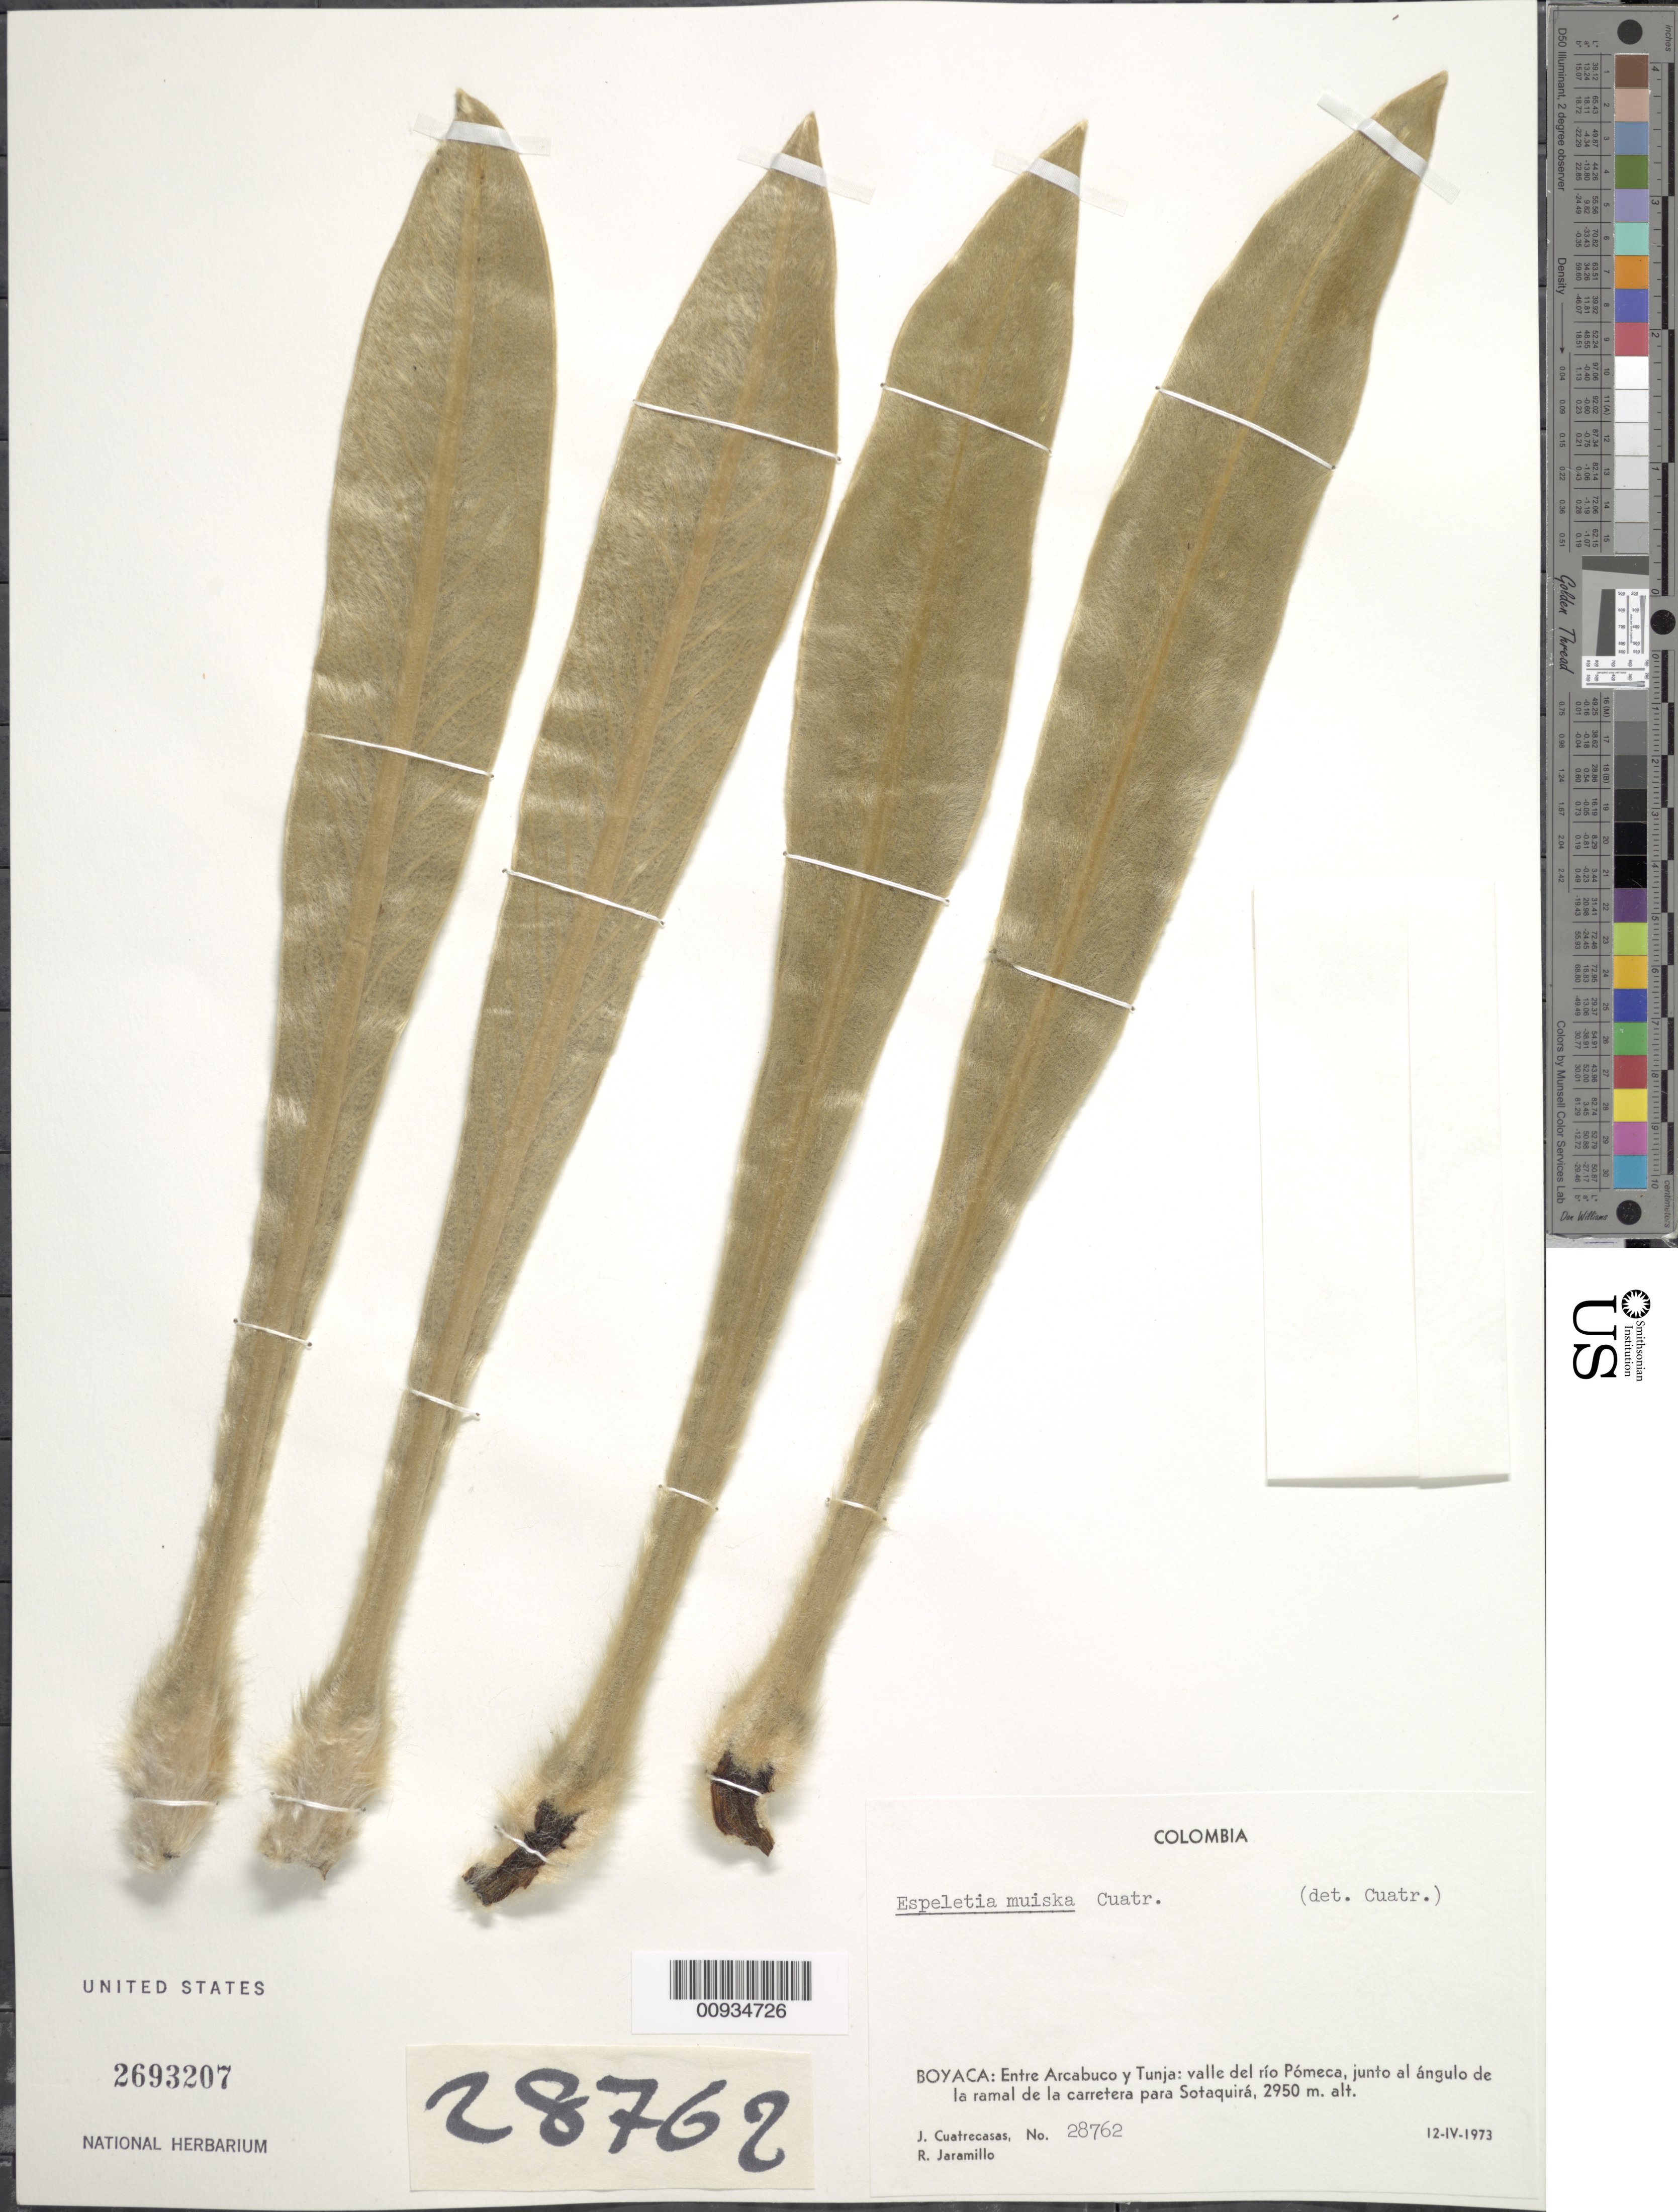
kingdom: Plantae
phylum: Tracheophyta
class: Magnoliopsida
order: Asterales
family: Asteraceae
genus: Espeletiopsis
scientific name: Espeletiopsis muiska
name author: (Cuatrec.) Cuatrec.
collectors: J. Cuatrecasas & R. Jaramillo M.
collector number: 28762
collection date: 1973-04-12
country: Colombia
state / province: Boyacá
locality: Boyacá: Entre Arcabuco y Tunja: valle del rio Pomeca, junto al angulo de la ramal de la carretera para Sotaquira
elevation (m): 2950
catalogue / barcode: US 2693207